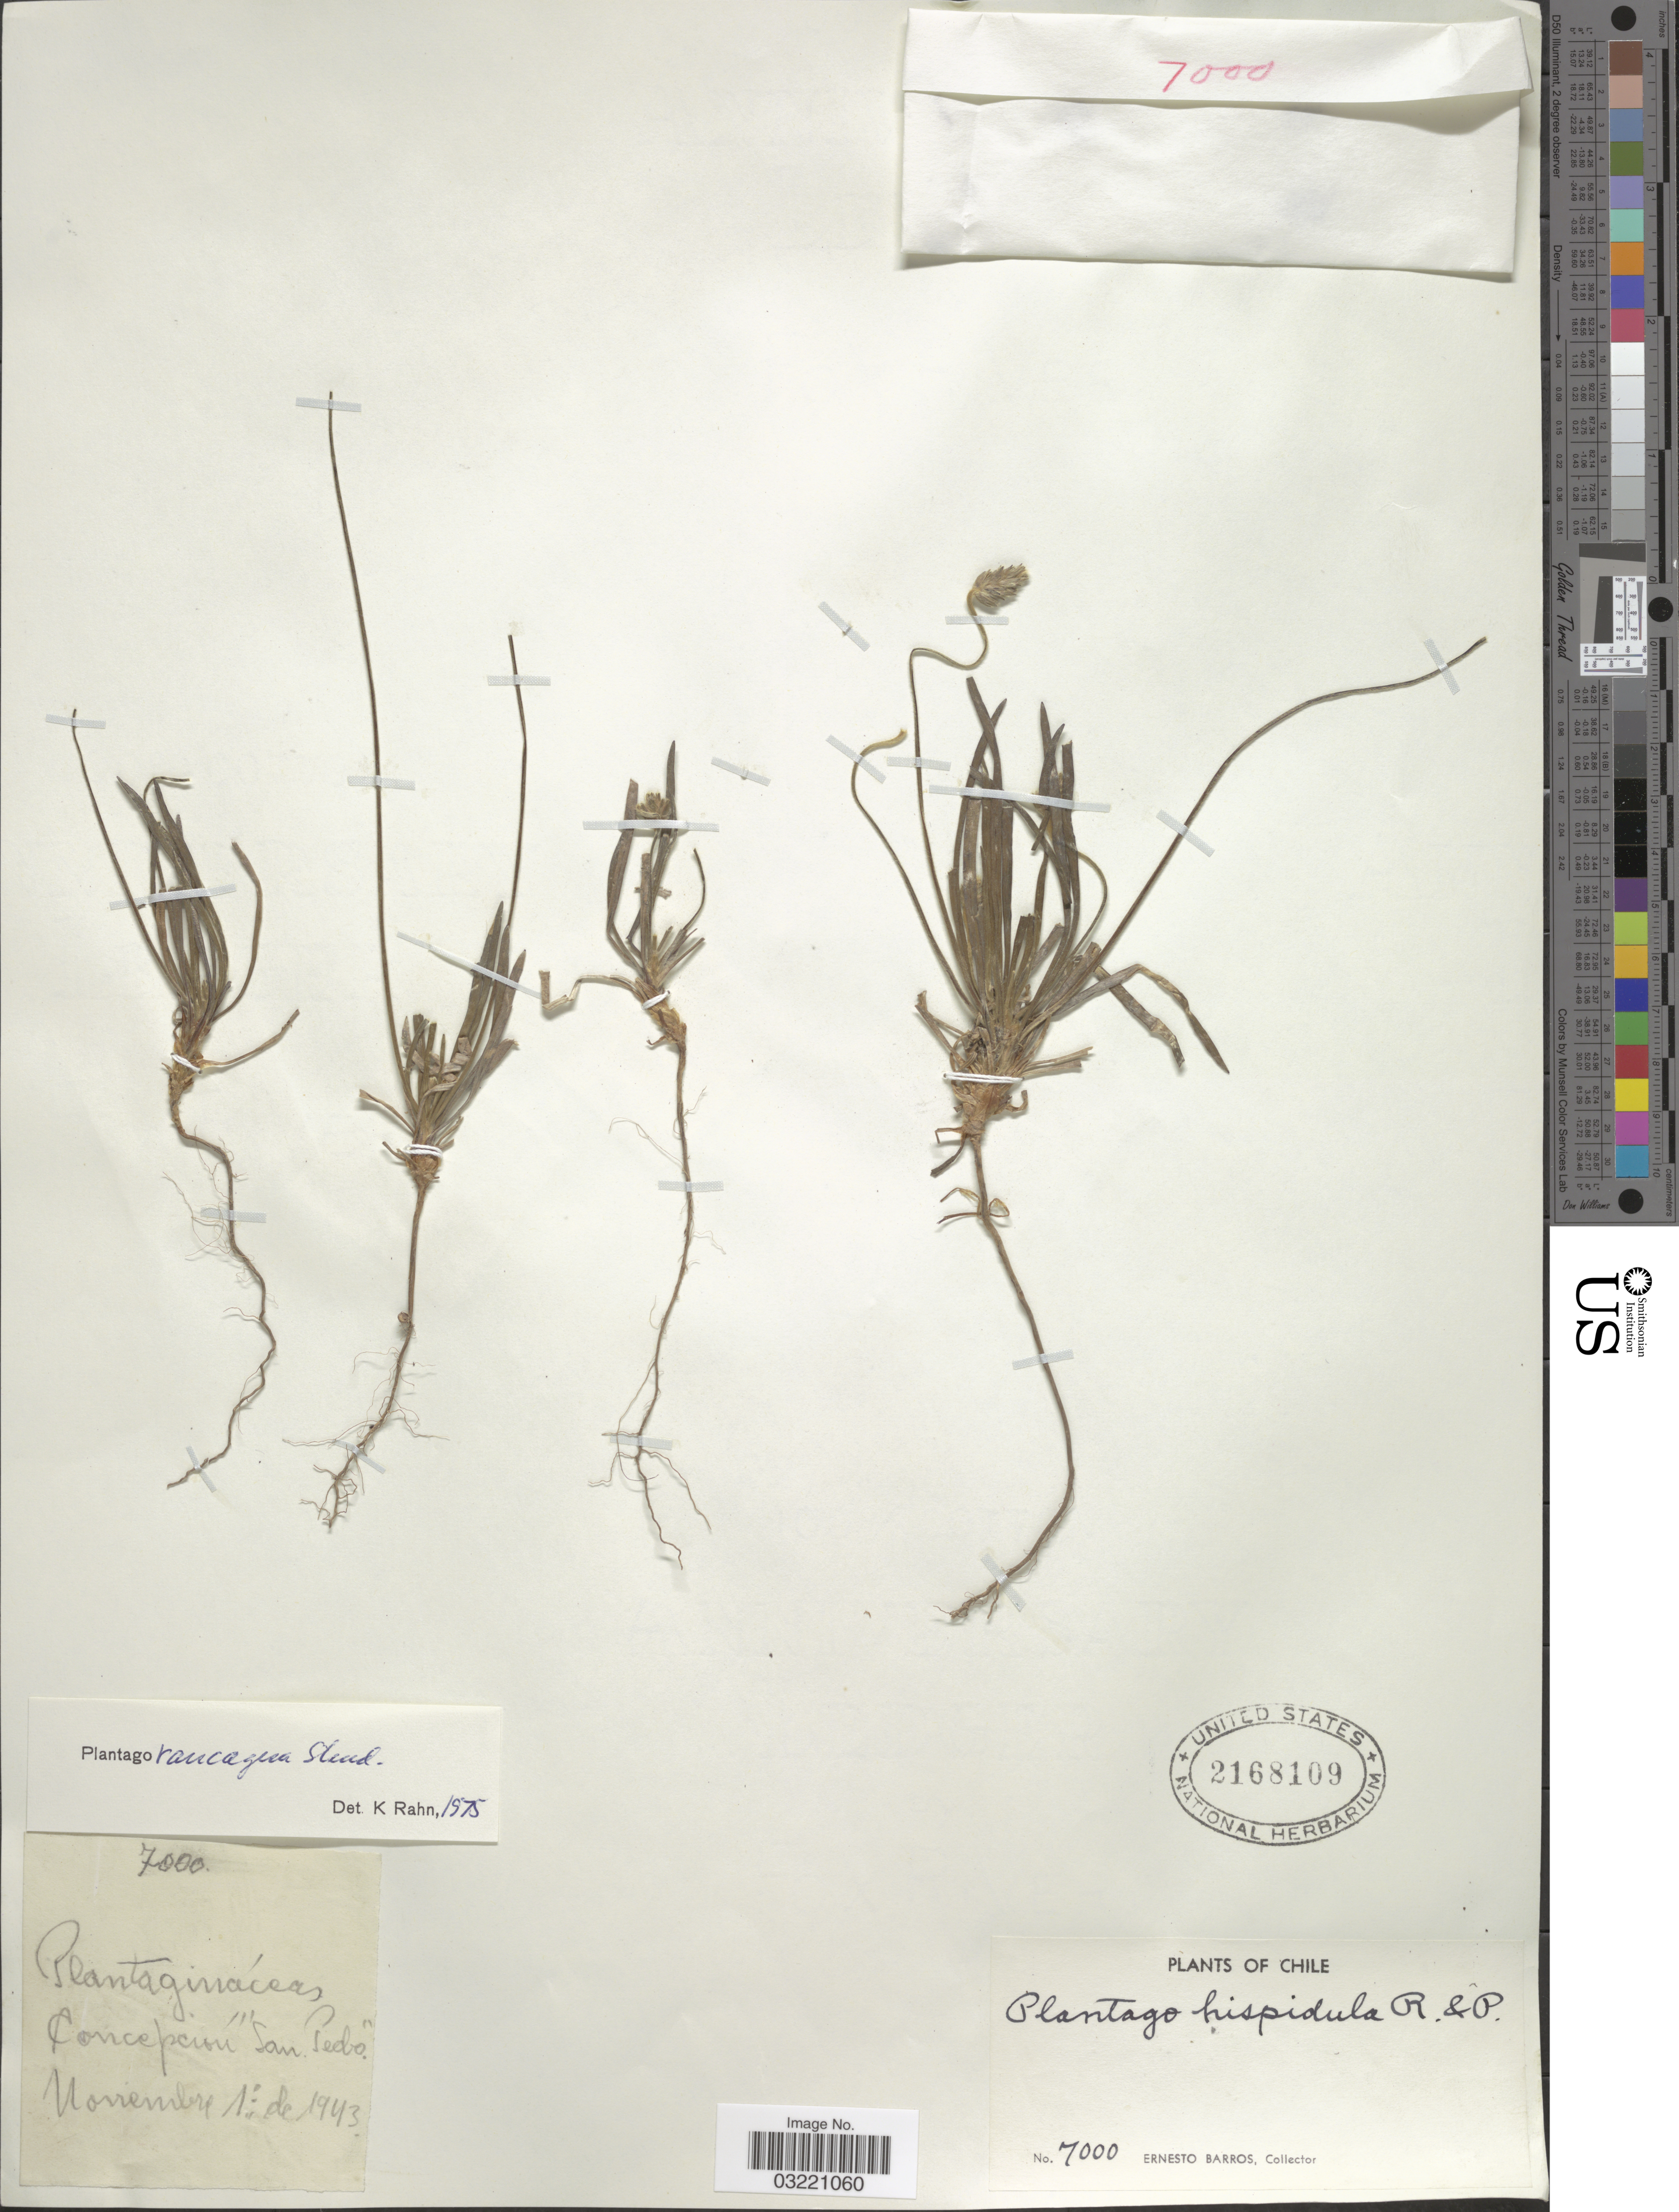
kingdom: Plantae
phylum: Tracheophyta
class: Magnoliopsida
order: Lamiales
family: Plantaginaceae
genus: Plantago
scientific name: Plantago rancaguae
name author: Steud.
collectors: E. Barros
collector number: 7000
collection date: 1943-11-01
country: Chile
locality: Concepción "San Pedro".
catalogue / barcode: US 2168109